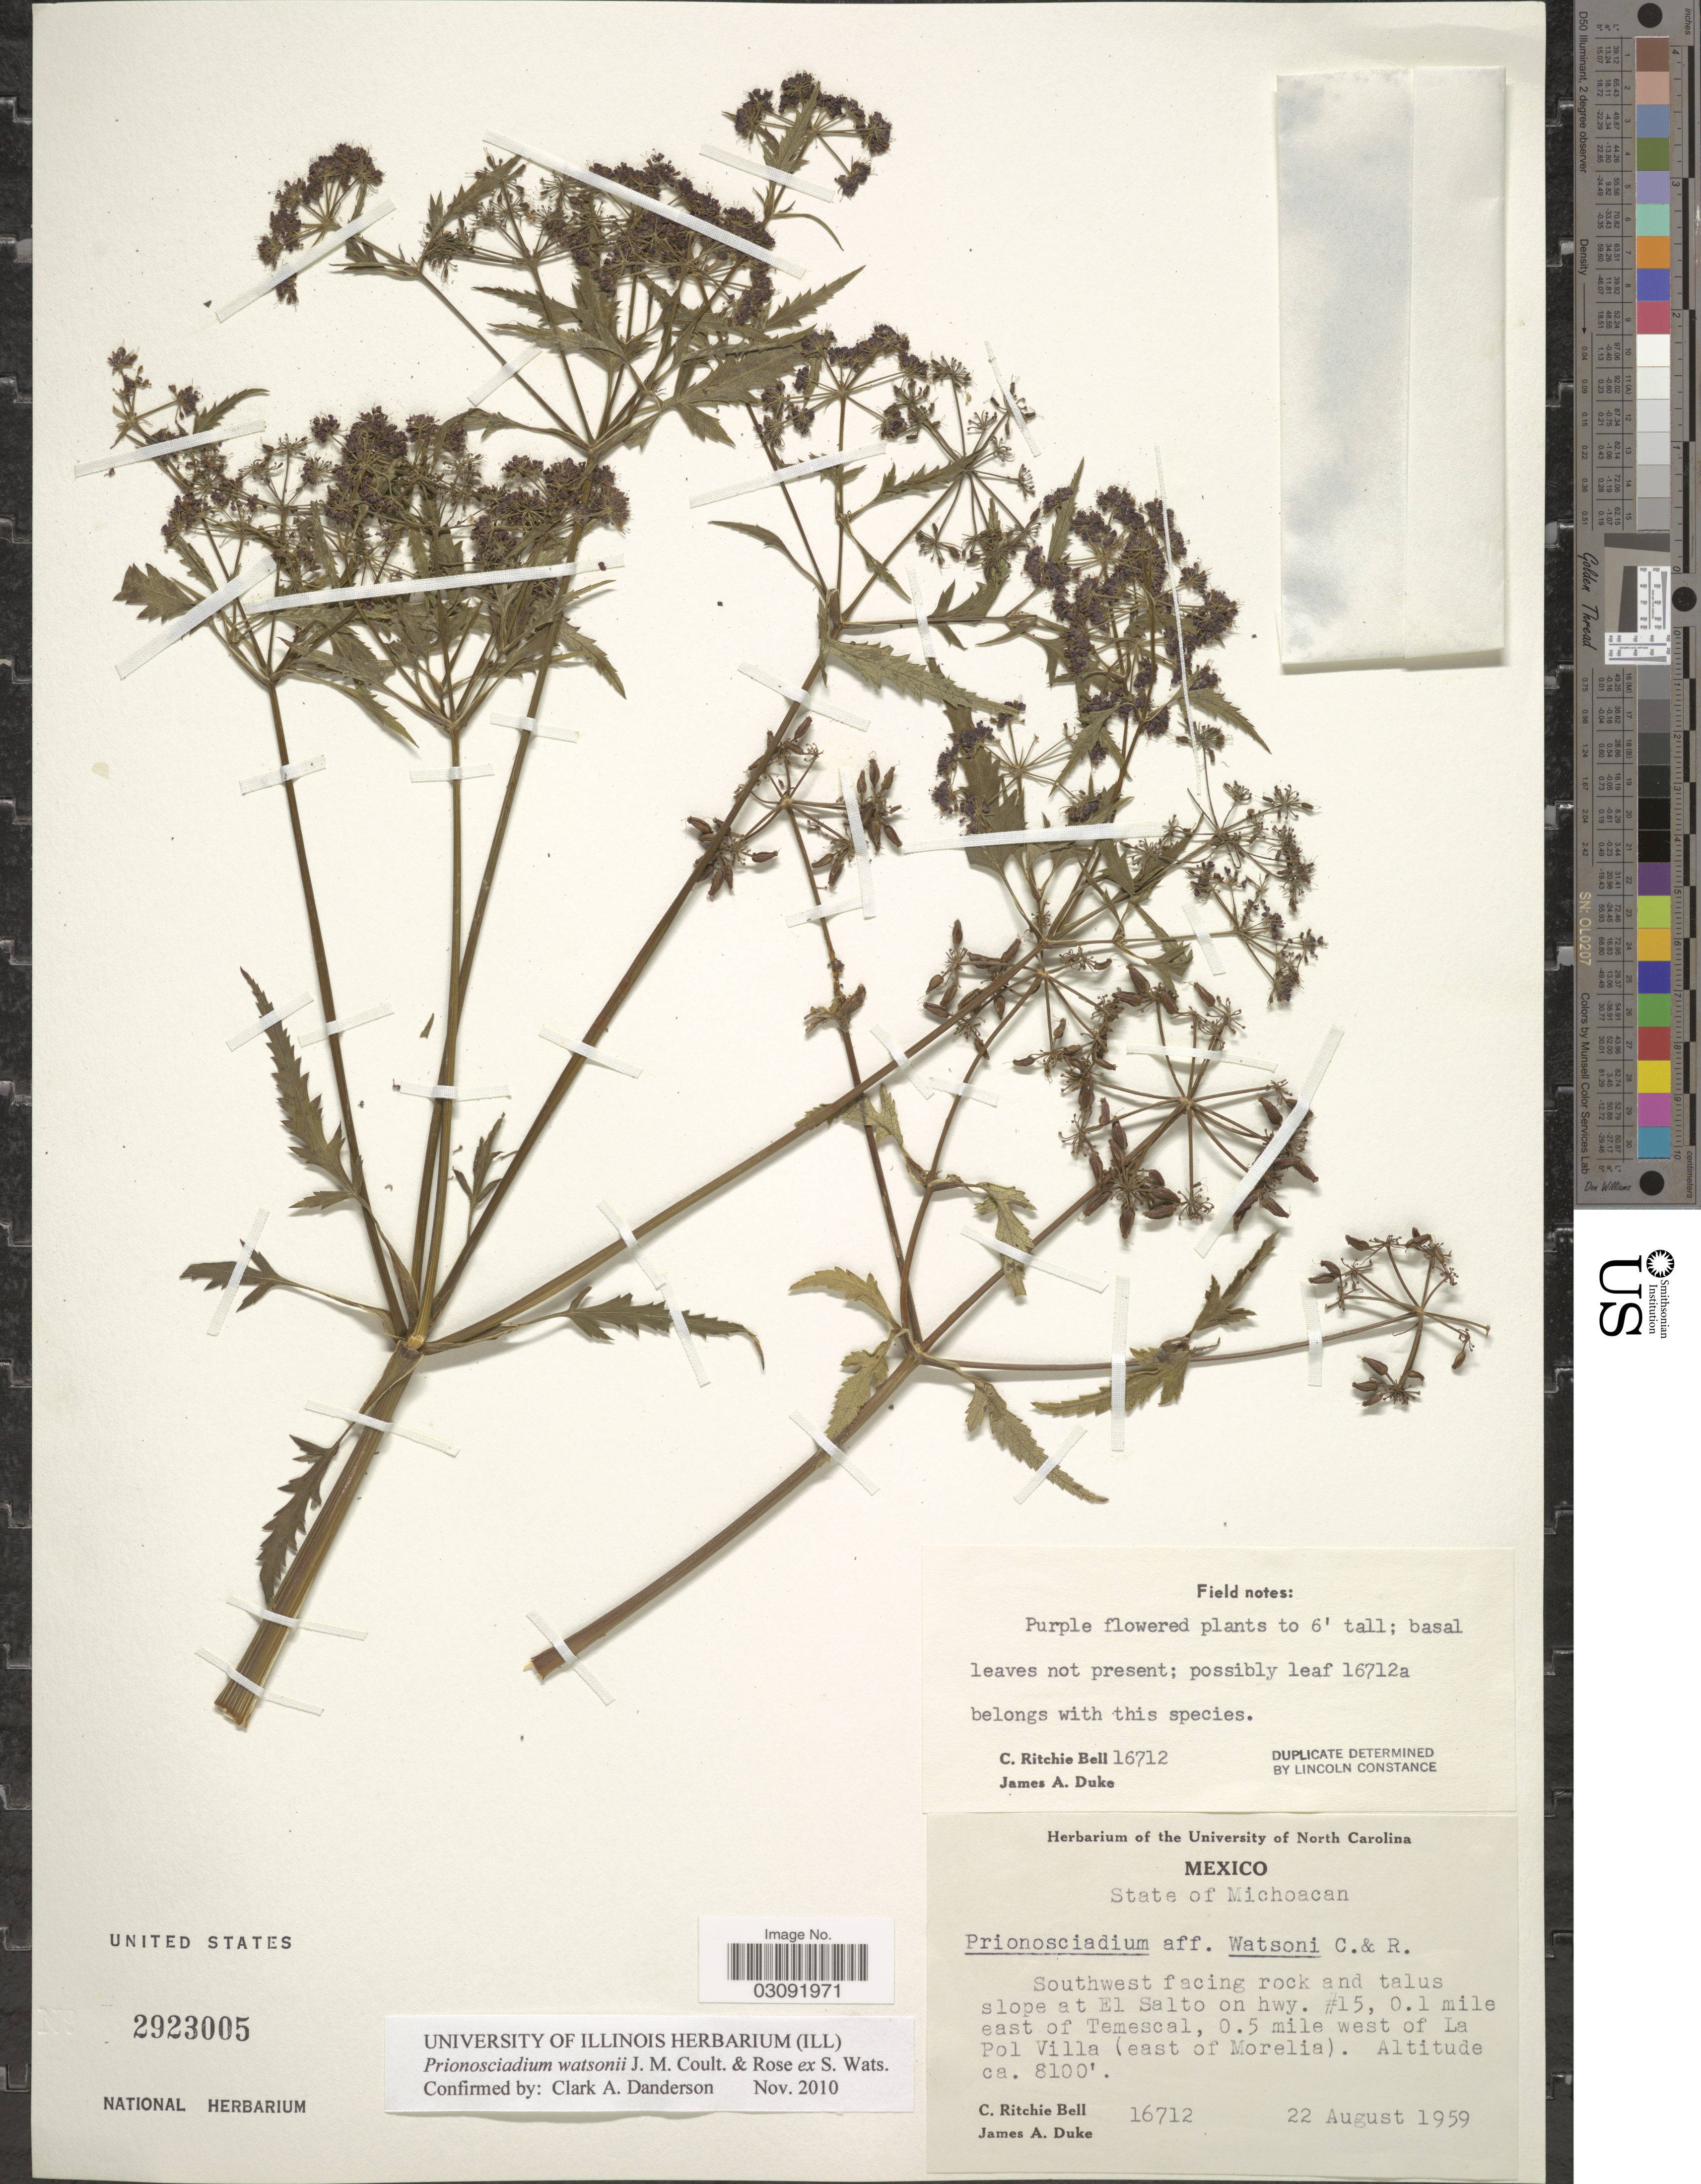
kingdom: Plantae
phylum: Tracheophyta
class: Magnoliopsida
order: Apiales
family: Apiaceae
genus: Prionosciadium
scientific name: Prionosciadium watsonii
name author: J.M. Coult. & Rose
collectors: C. R. Bell & J. A. Duke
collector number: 16712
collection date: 1959-08-22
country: Mexico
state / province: Michoacán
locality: Southwest facing rock and talus slope at El Salto on hwy. #15, 0.1 mile east of Temescal, 0.5 mile west of La Pol Villa (east of Morelia).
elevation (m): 2469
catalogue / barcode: US 2923005